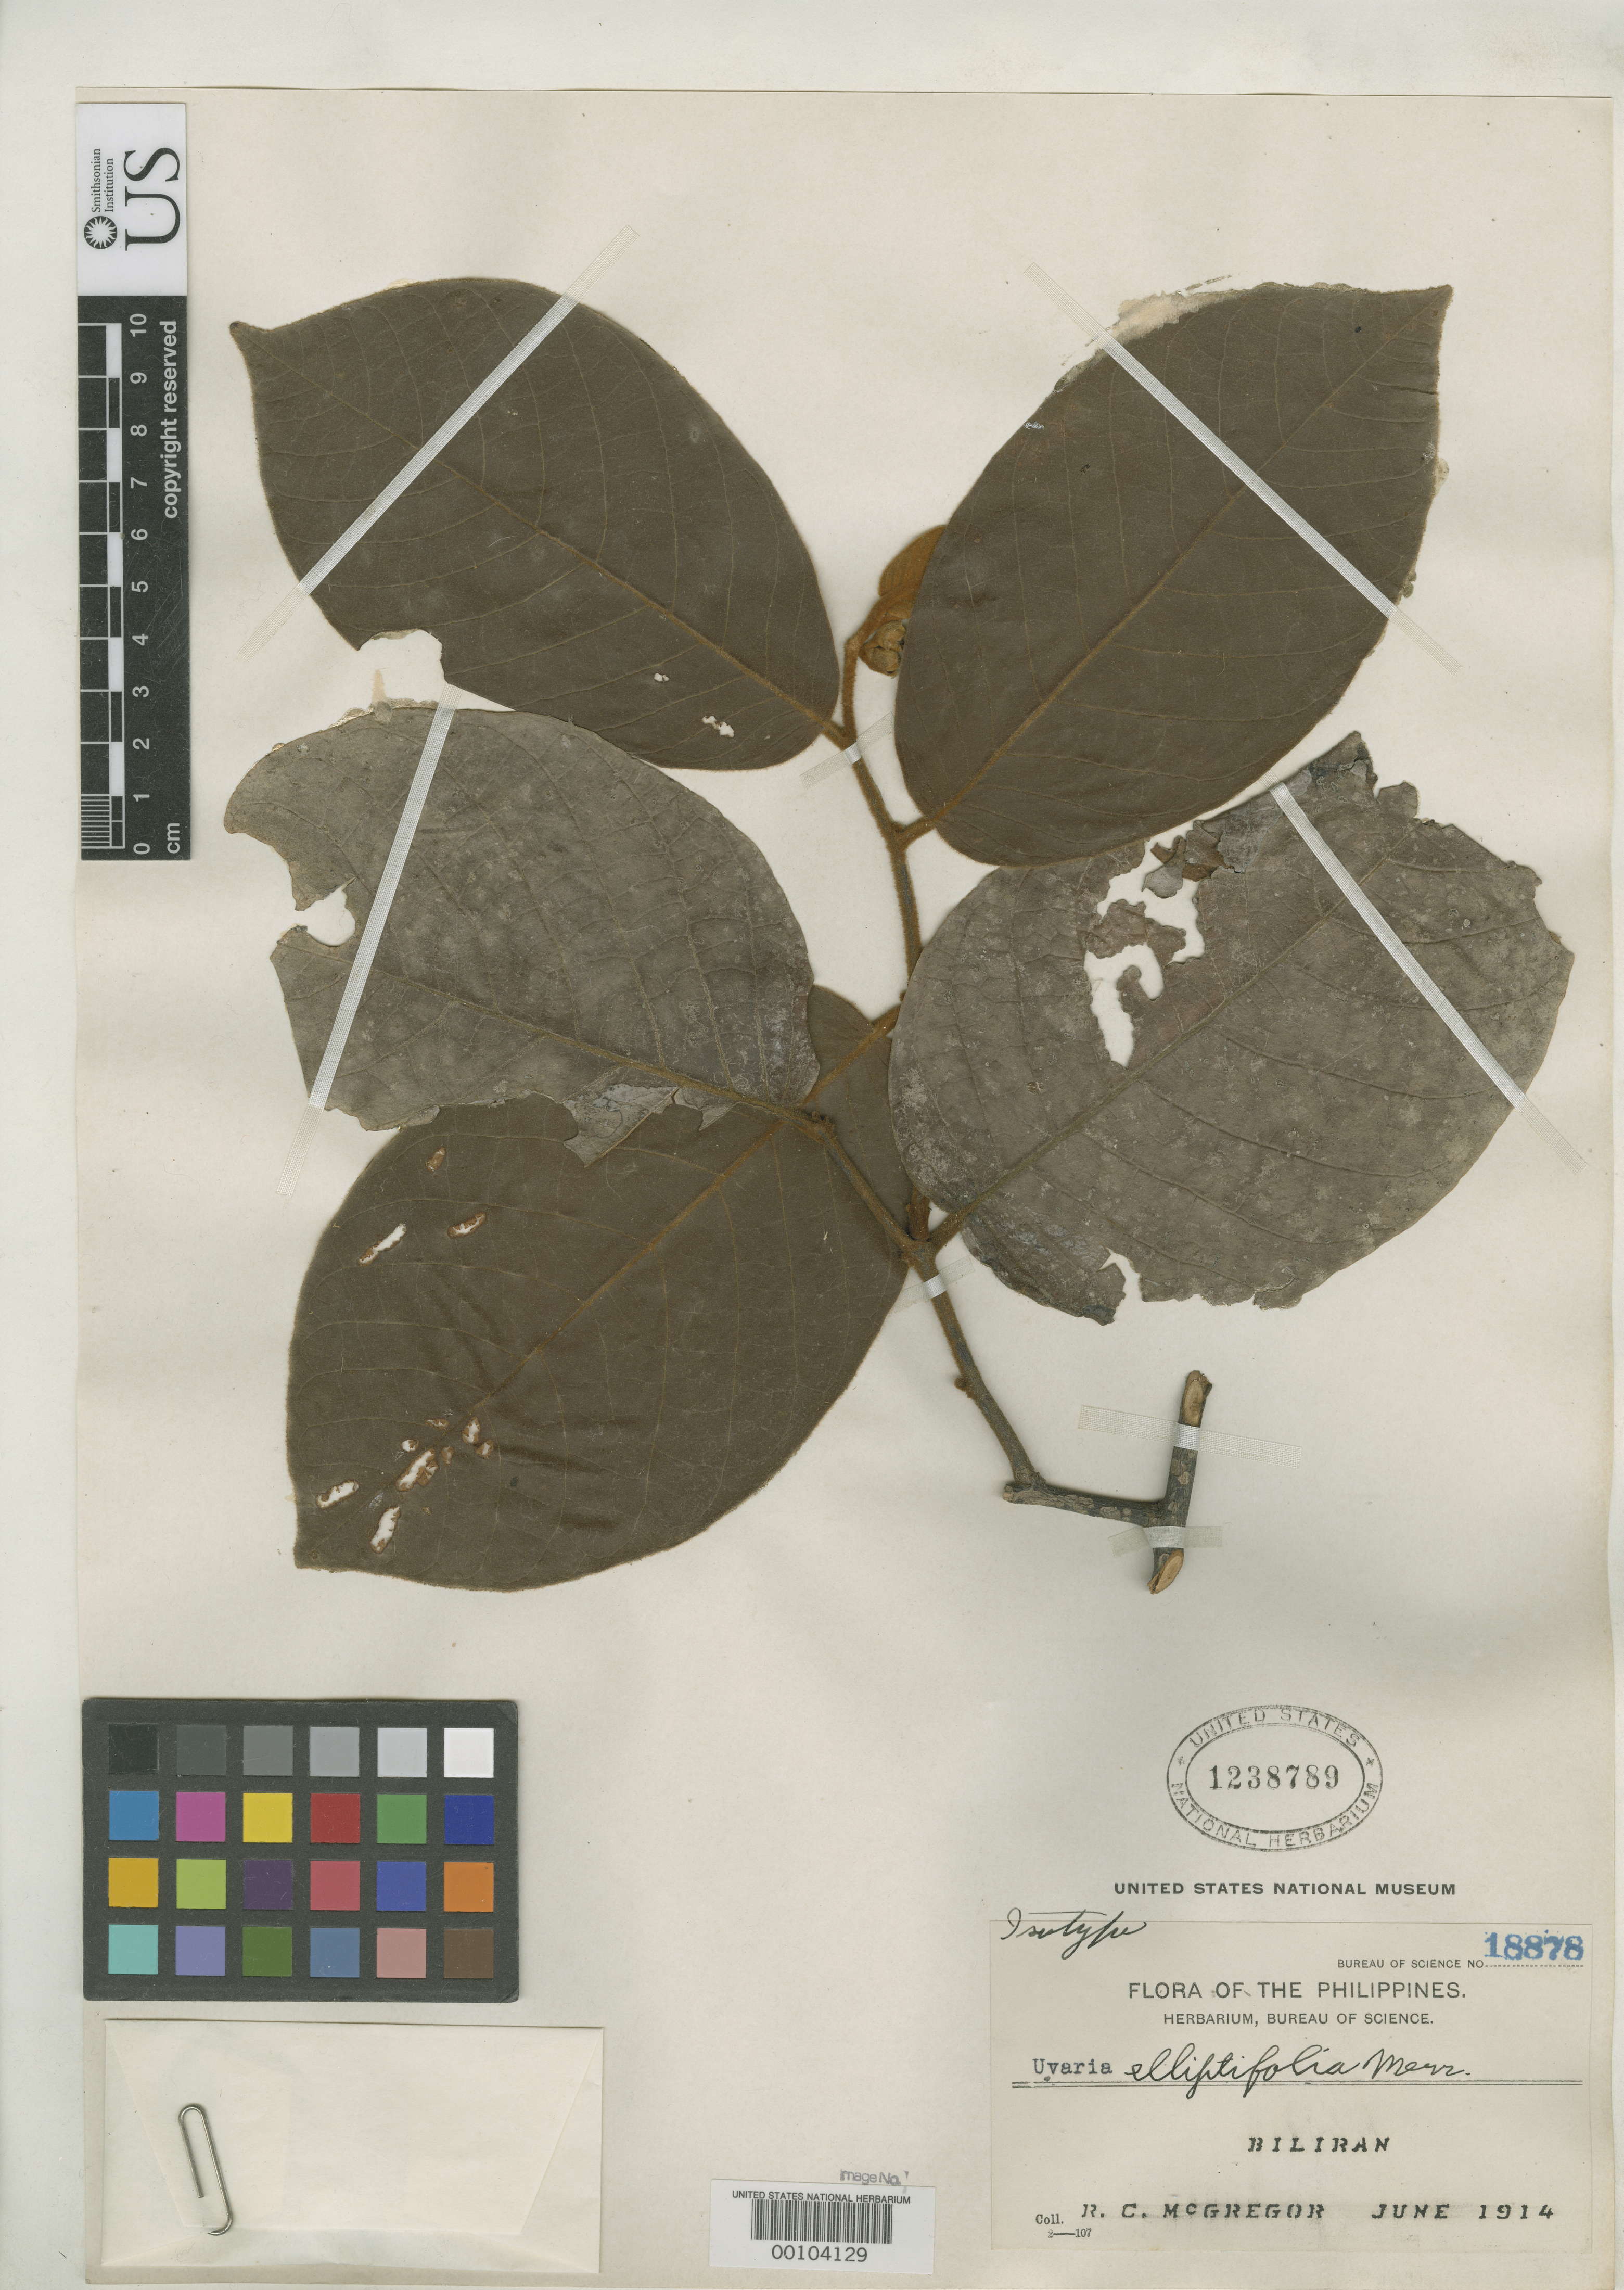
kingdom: Plantae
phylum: Tracheophyta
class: Magnoliopsida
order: Magnoliales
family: Annonaceae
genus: Uvaria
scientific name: Uvaria elliptifolia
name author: Merr.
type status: Isotype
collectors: R. C. McGregor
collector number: Bur. Sci. 18878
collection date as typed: Jun 1914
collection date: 1914-06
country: Philippines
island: Biliran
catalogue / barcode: US 1238789